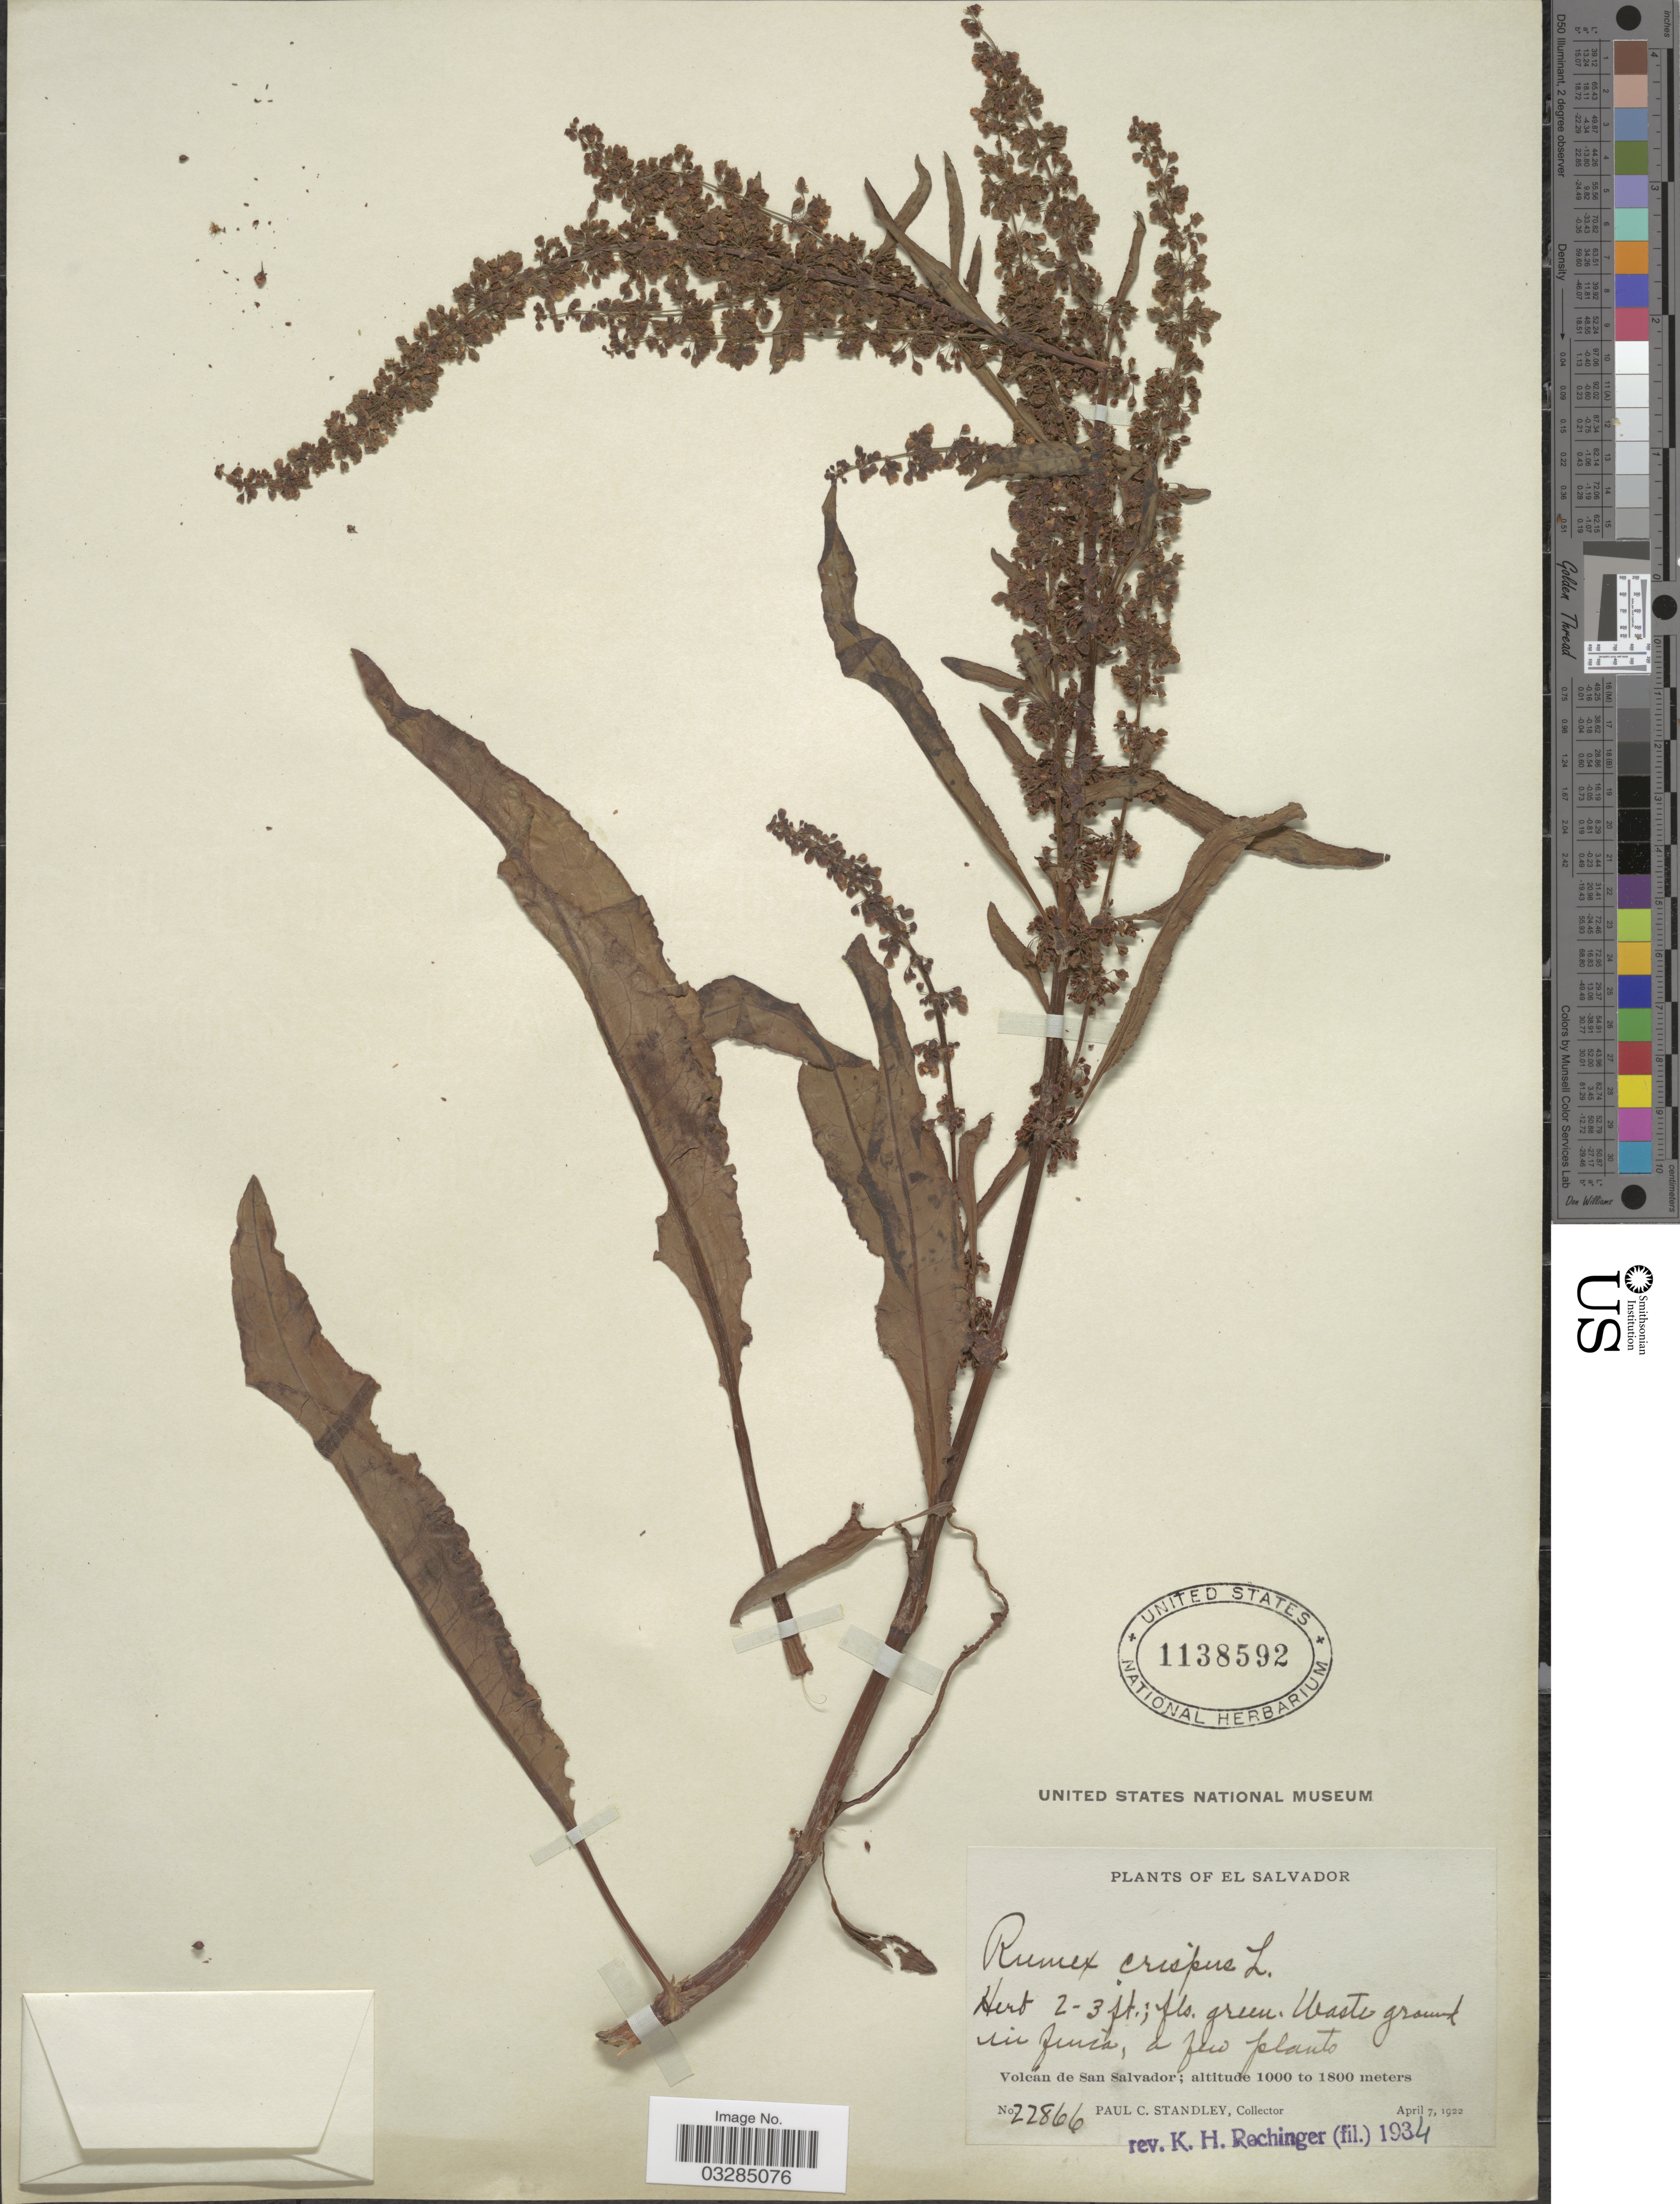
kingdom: Plantae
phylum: Tracheophyta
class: Magnoliopsida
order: Caryophyllales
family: Polygonaceae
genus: Rumex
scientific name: Rumex crispus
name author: L.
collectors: P. C. Standley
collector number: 22866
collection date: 1922-04-07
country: El Salvador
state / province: San Salvador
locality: Volcan de San Salvador.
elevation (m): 1000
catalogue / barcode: US 1138592